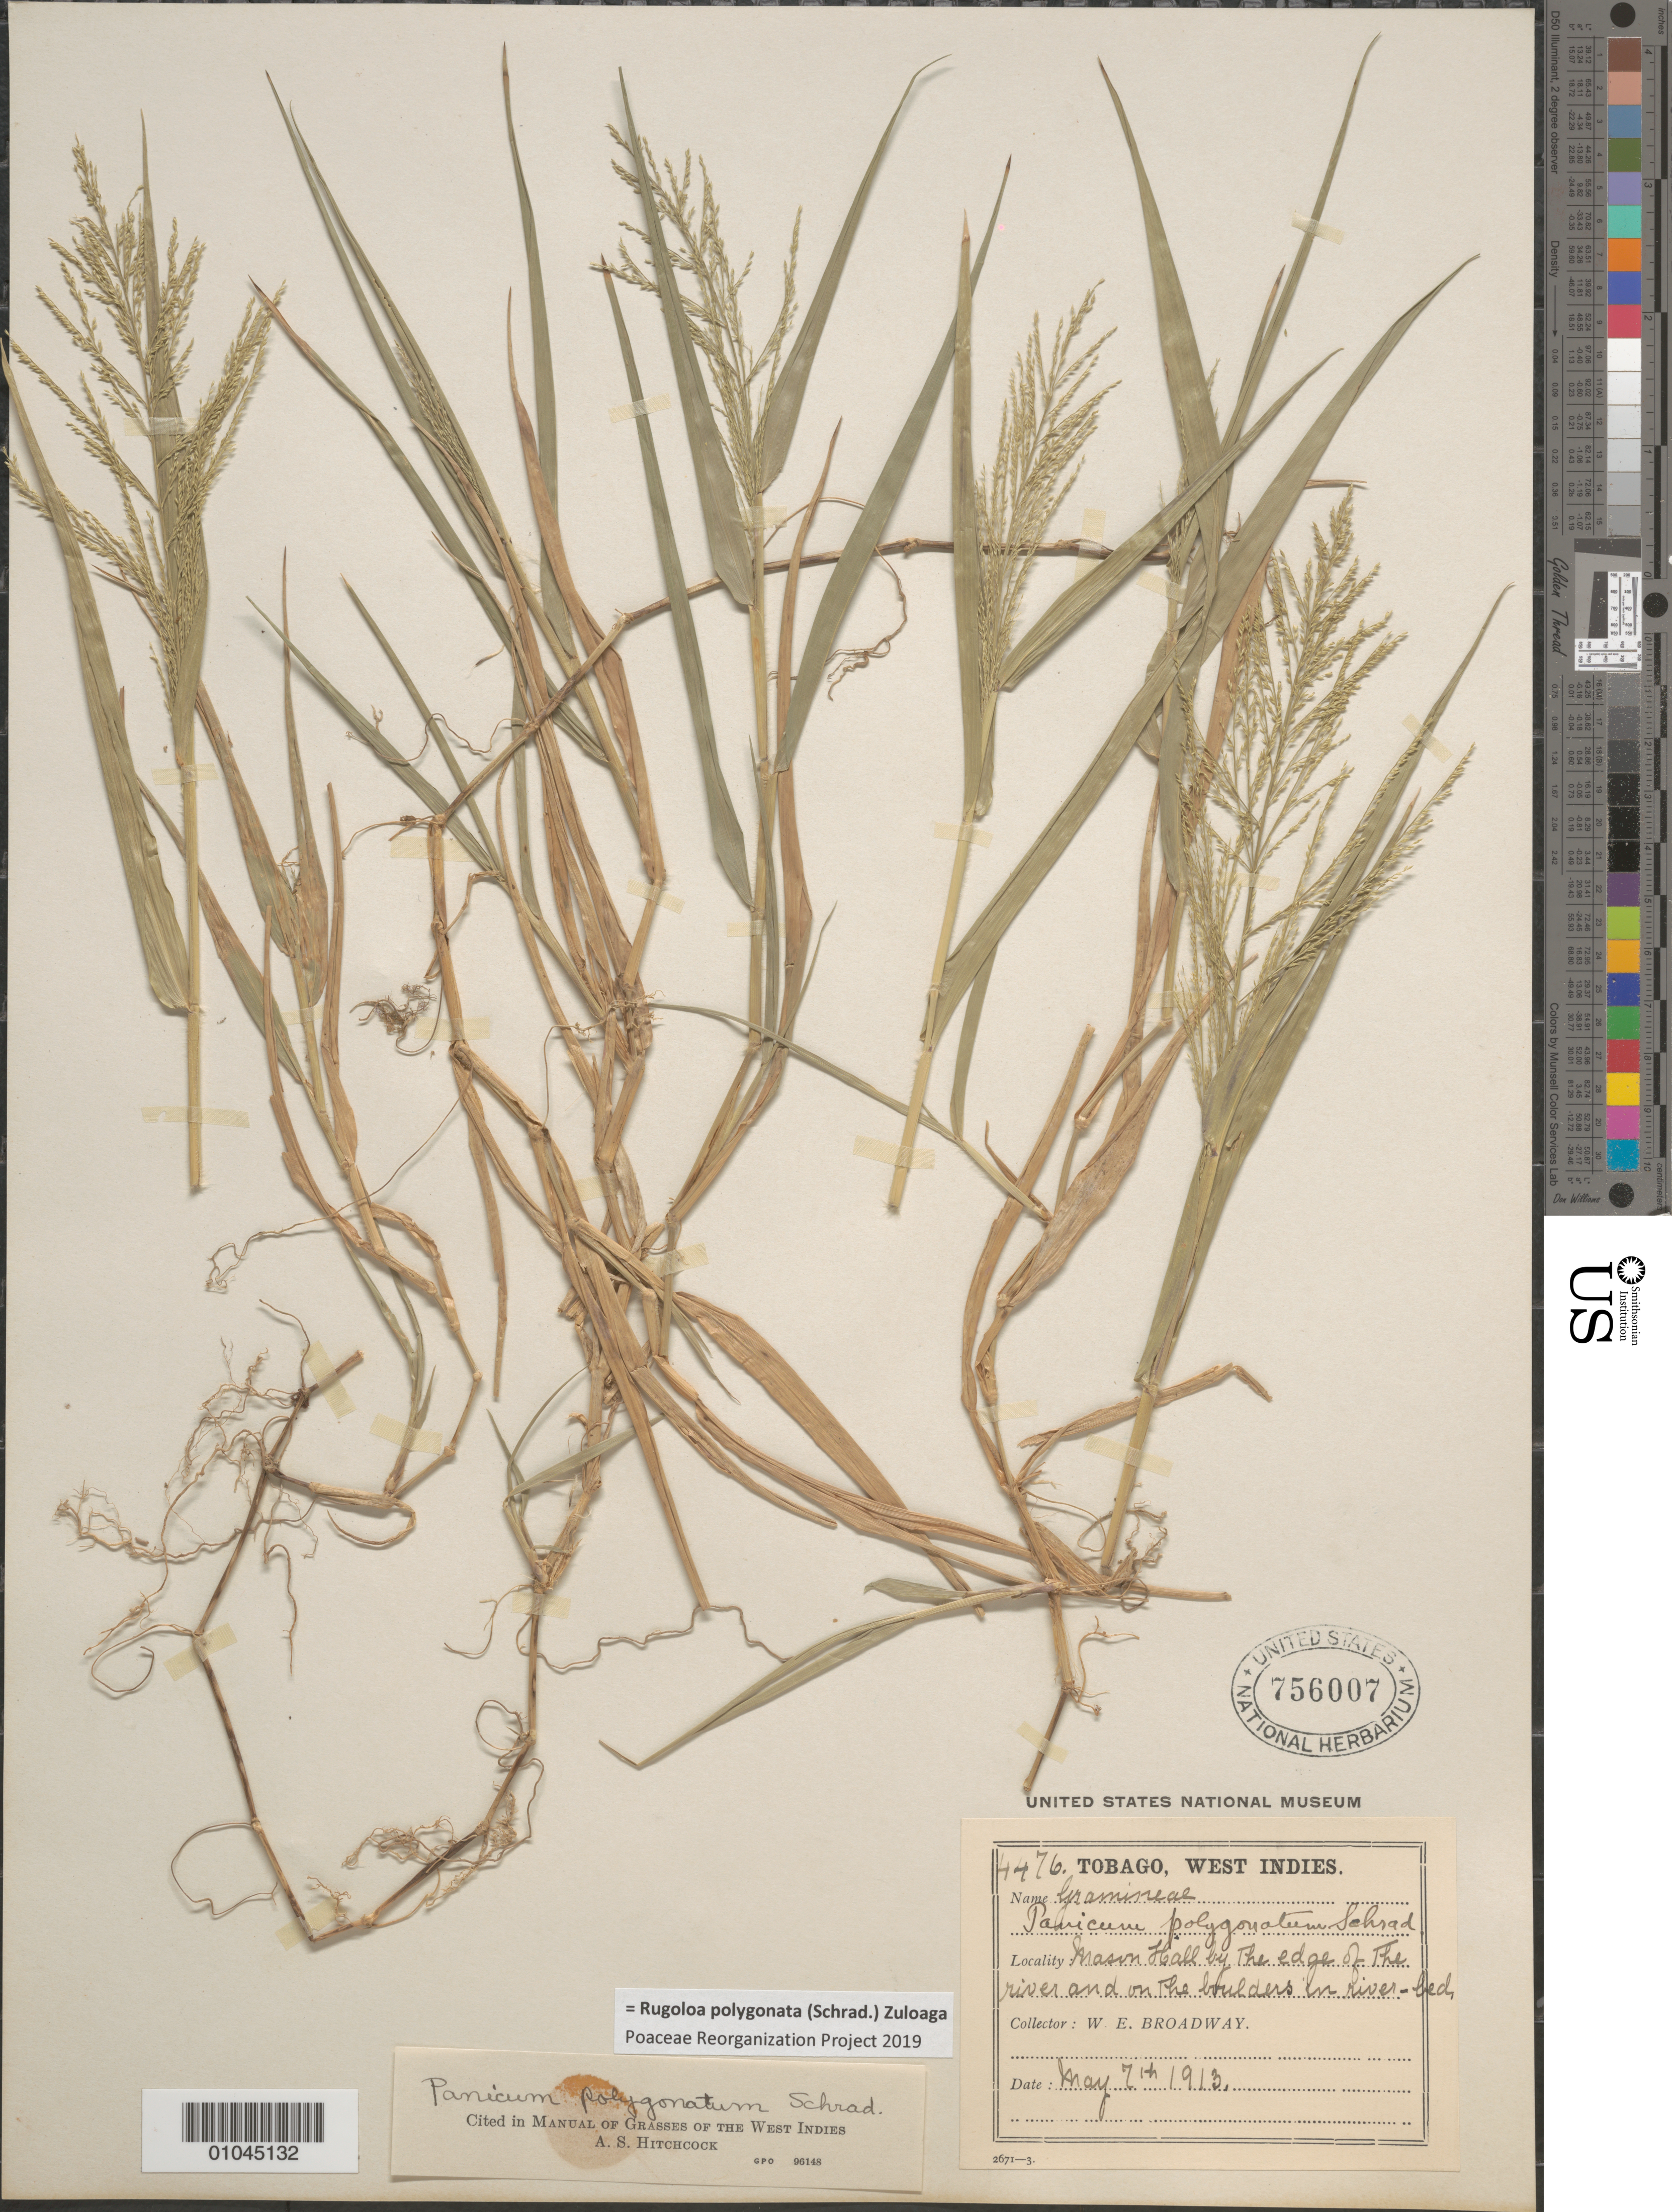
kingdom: Plantae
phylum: Tracheophyta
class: Liliopsida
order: Poales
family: Poaceae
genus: Panicum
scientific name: Panicum polygonatum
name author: Schrad.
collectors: W. E. Broadway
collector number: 4476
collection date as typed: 07 May 1913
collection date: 1913-05-07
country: Trinidad and Tobago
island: Tobago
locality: Mason Hall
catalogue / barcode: US 756007